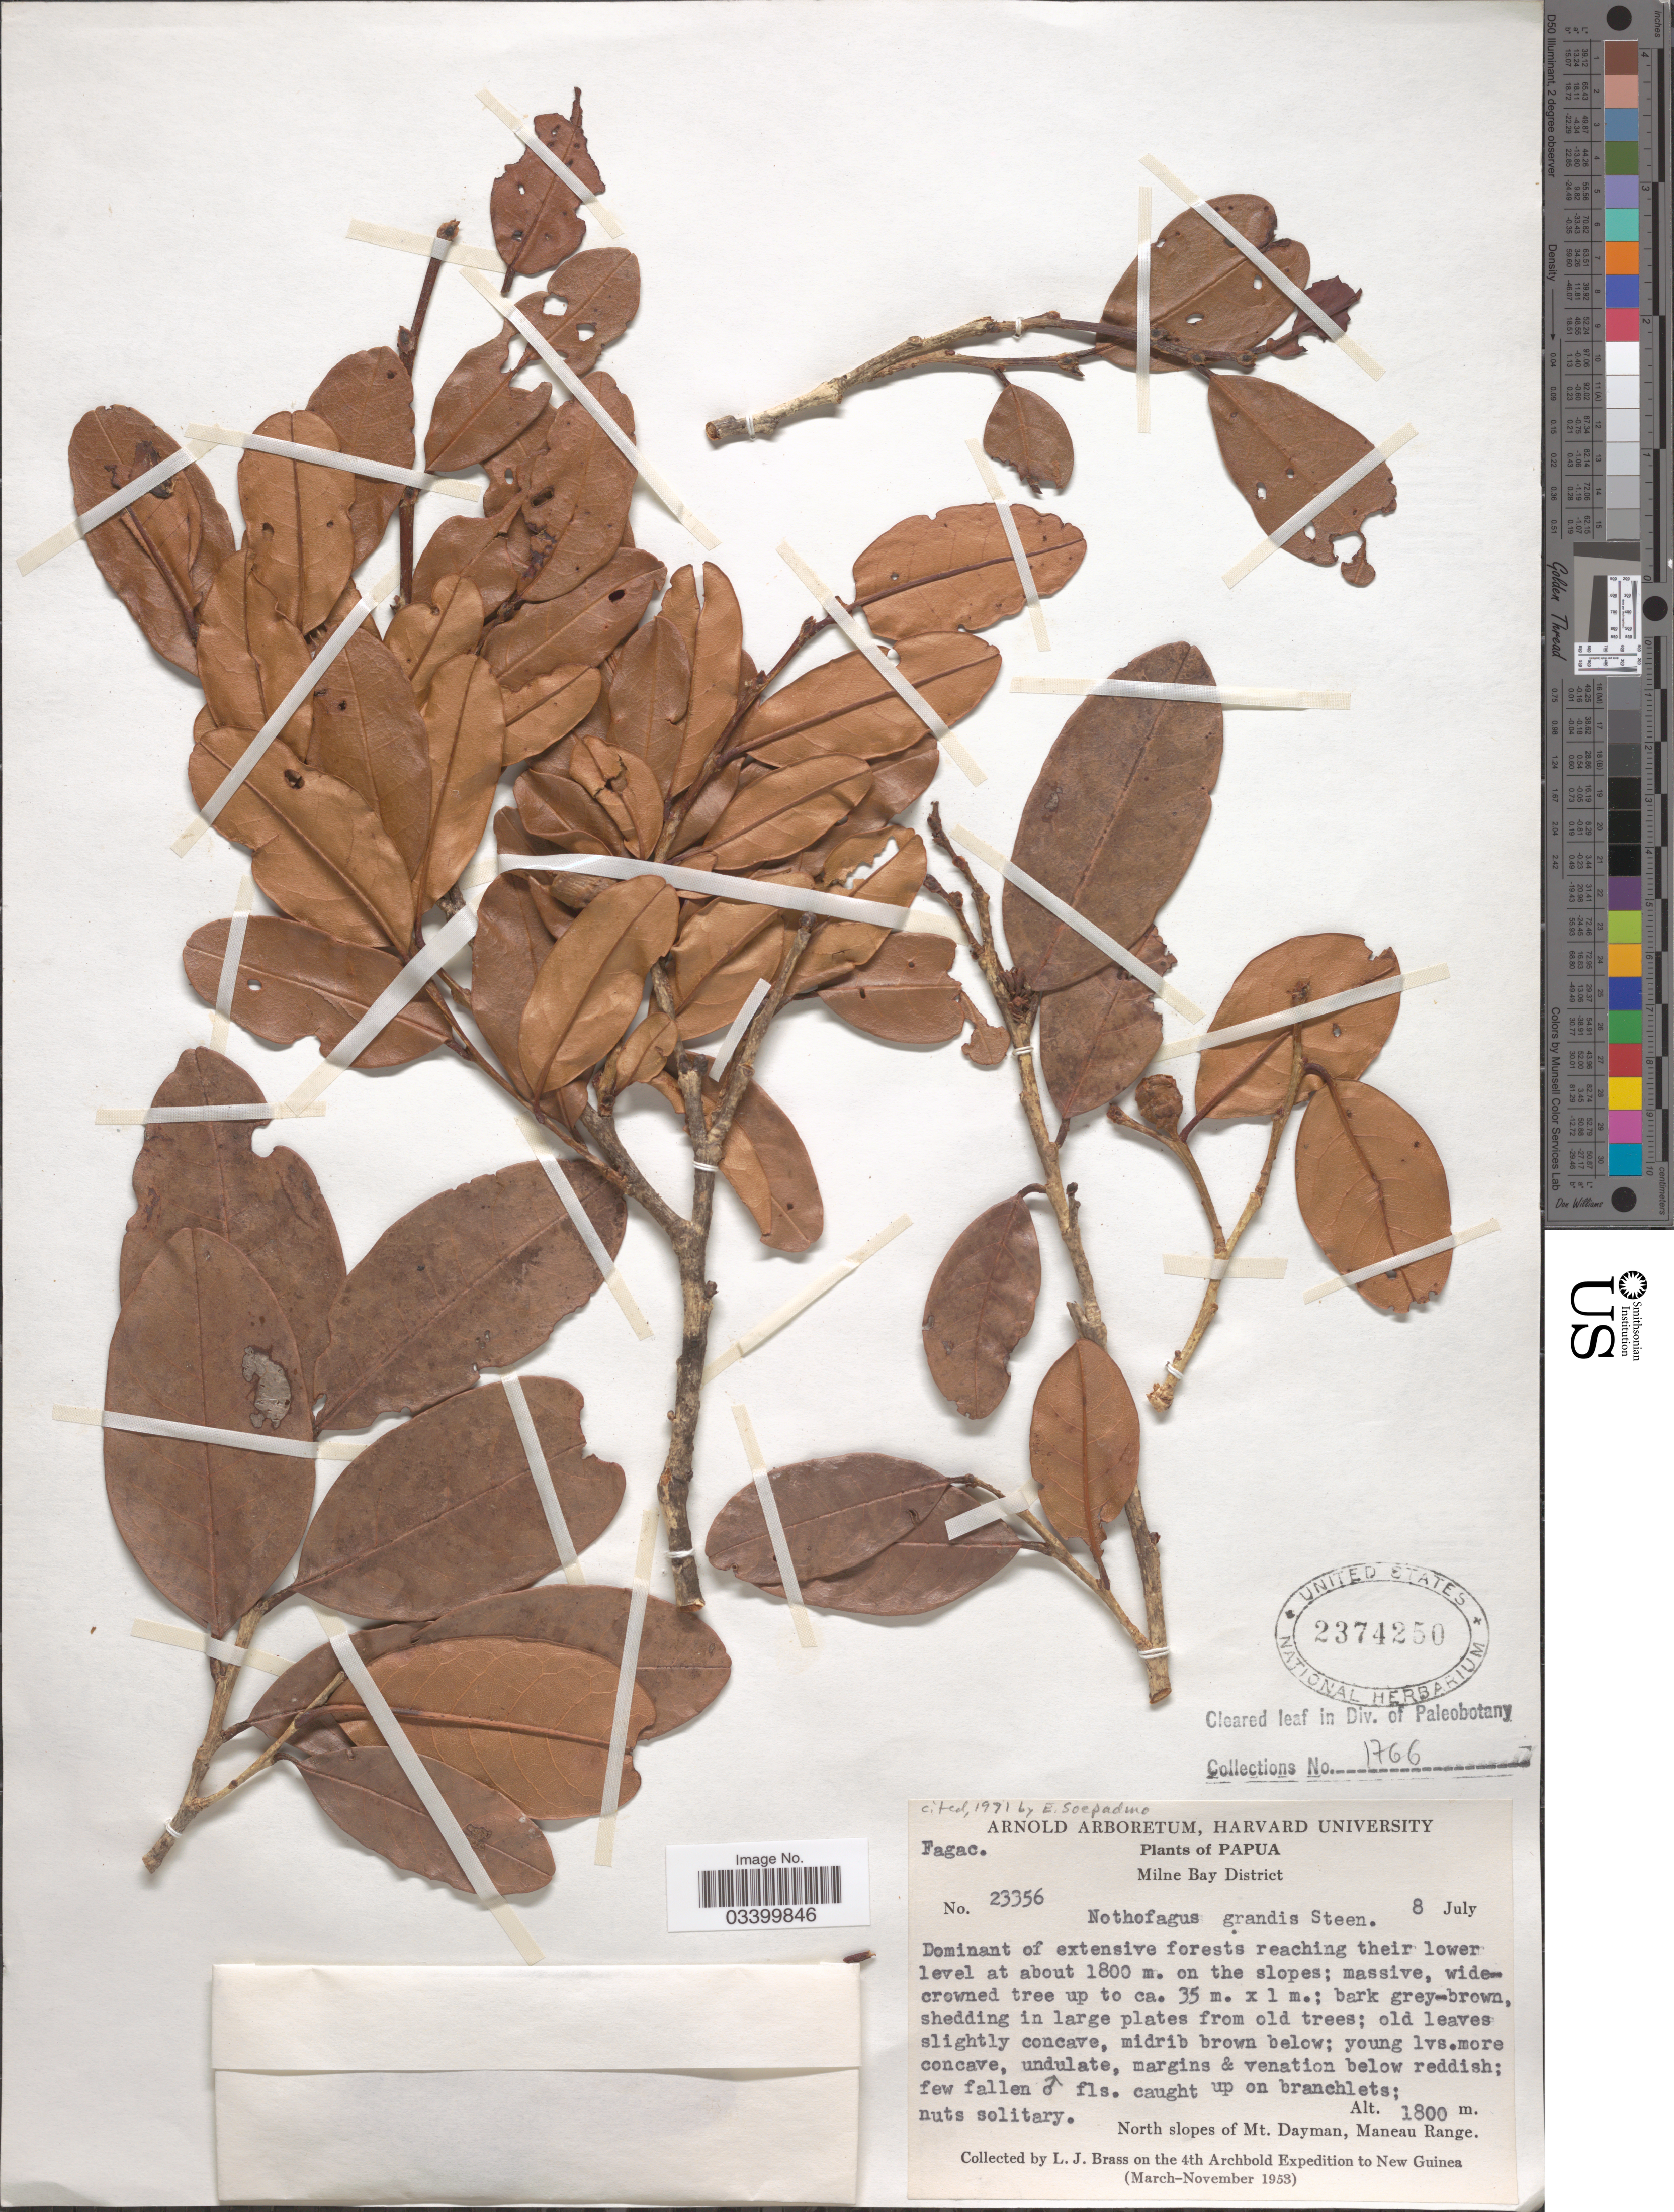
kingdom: Plantae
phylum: Tracheophyta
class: Magnoliopsida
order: Fagales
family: Nothofagaceae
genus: Nothofagus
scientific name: Nothofagus grandis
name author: Steenis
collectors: L. J. Brass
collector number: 23356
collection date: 1953-07-08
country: Papua New Guinea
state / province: Milne Bay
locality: Papua. Milne Bay District. North slopes of Mt. Dayman, Maneau Range.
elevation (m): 1800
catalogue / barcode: US 2374250